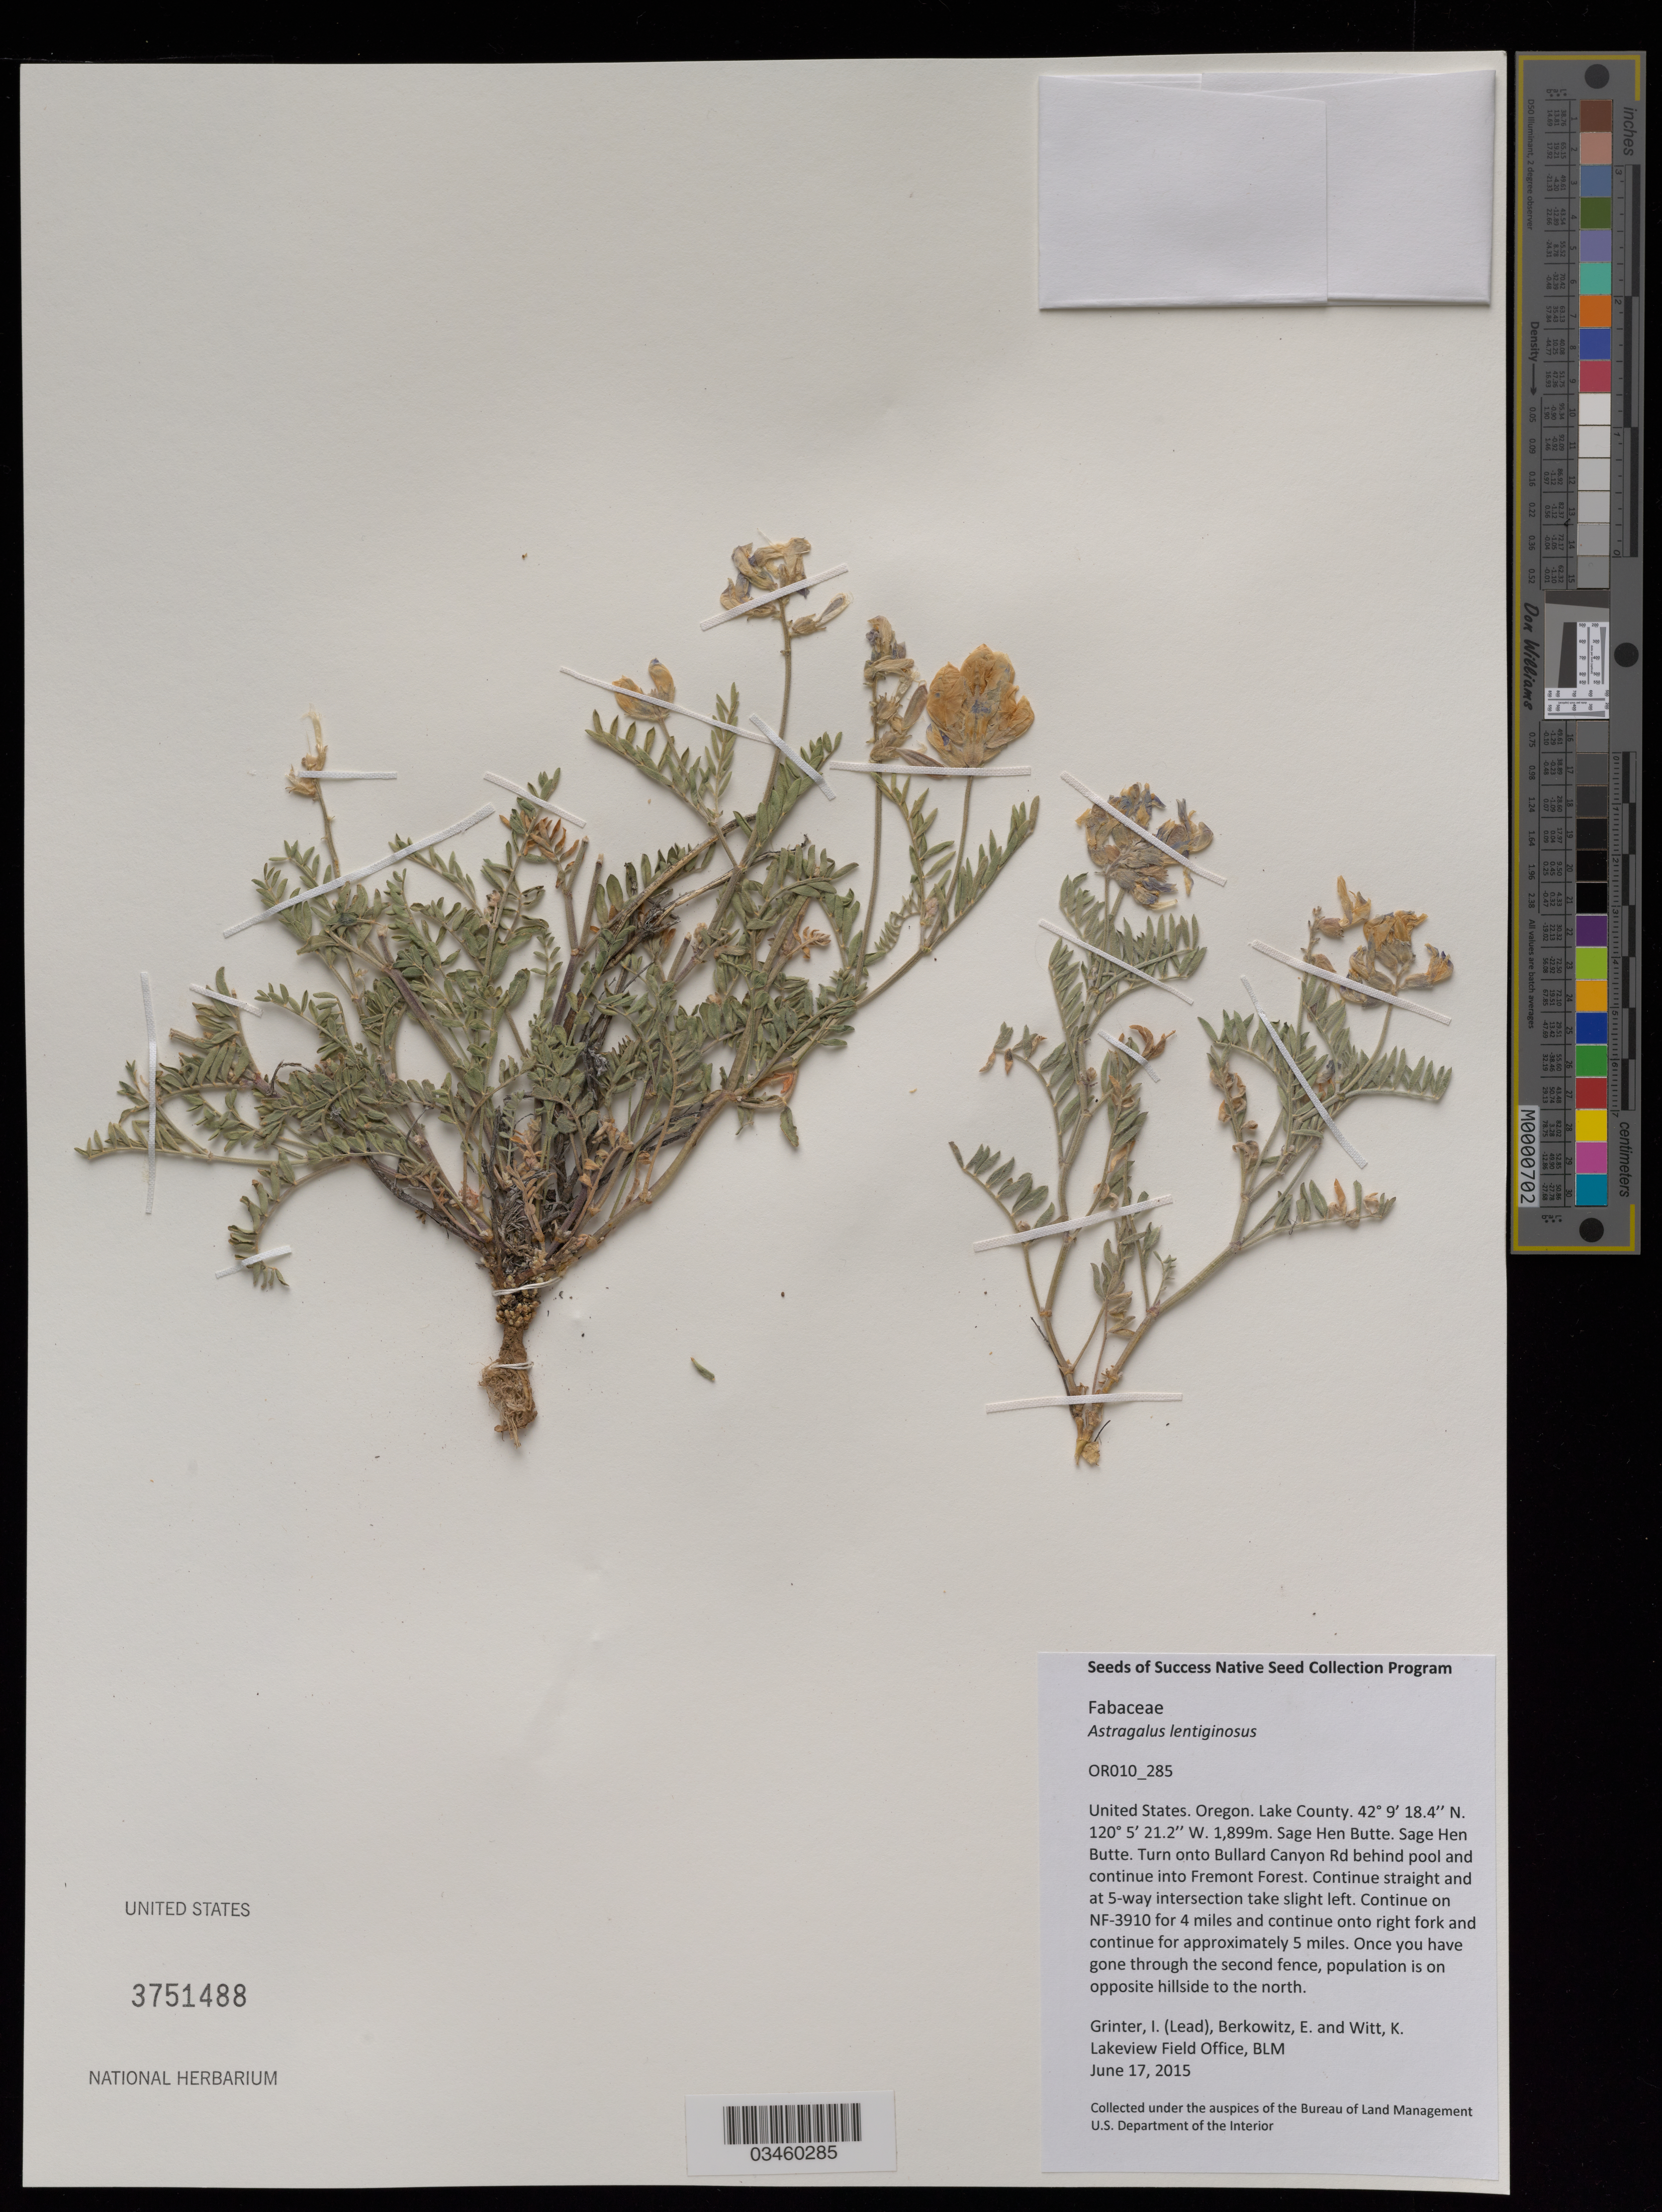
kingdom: Plantae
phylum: Tracheophyta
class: Magnoliopsida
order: Fabales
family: Fabaceae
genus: Astragalus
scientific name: Astragalus lentiginosus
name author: Douglas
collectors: I. Grinter, E. Berkowitz & K. Witt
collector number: OR010-285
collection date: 2015-06-17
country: United States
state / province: Oregon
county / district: Lake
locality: Lakeview Resource Area, Sage Hen Butte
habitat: Moutain big sage sandy slope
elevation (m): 1899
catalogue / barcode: US 3751488